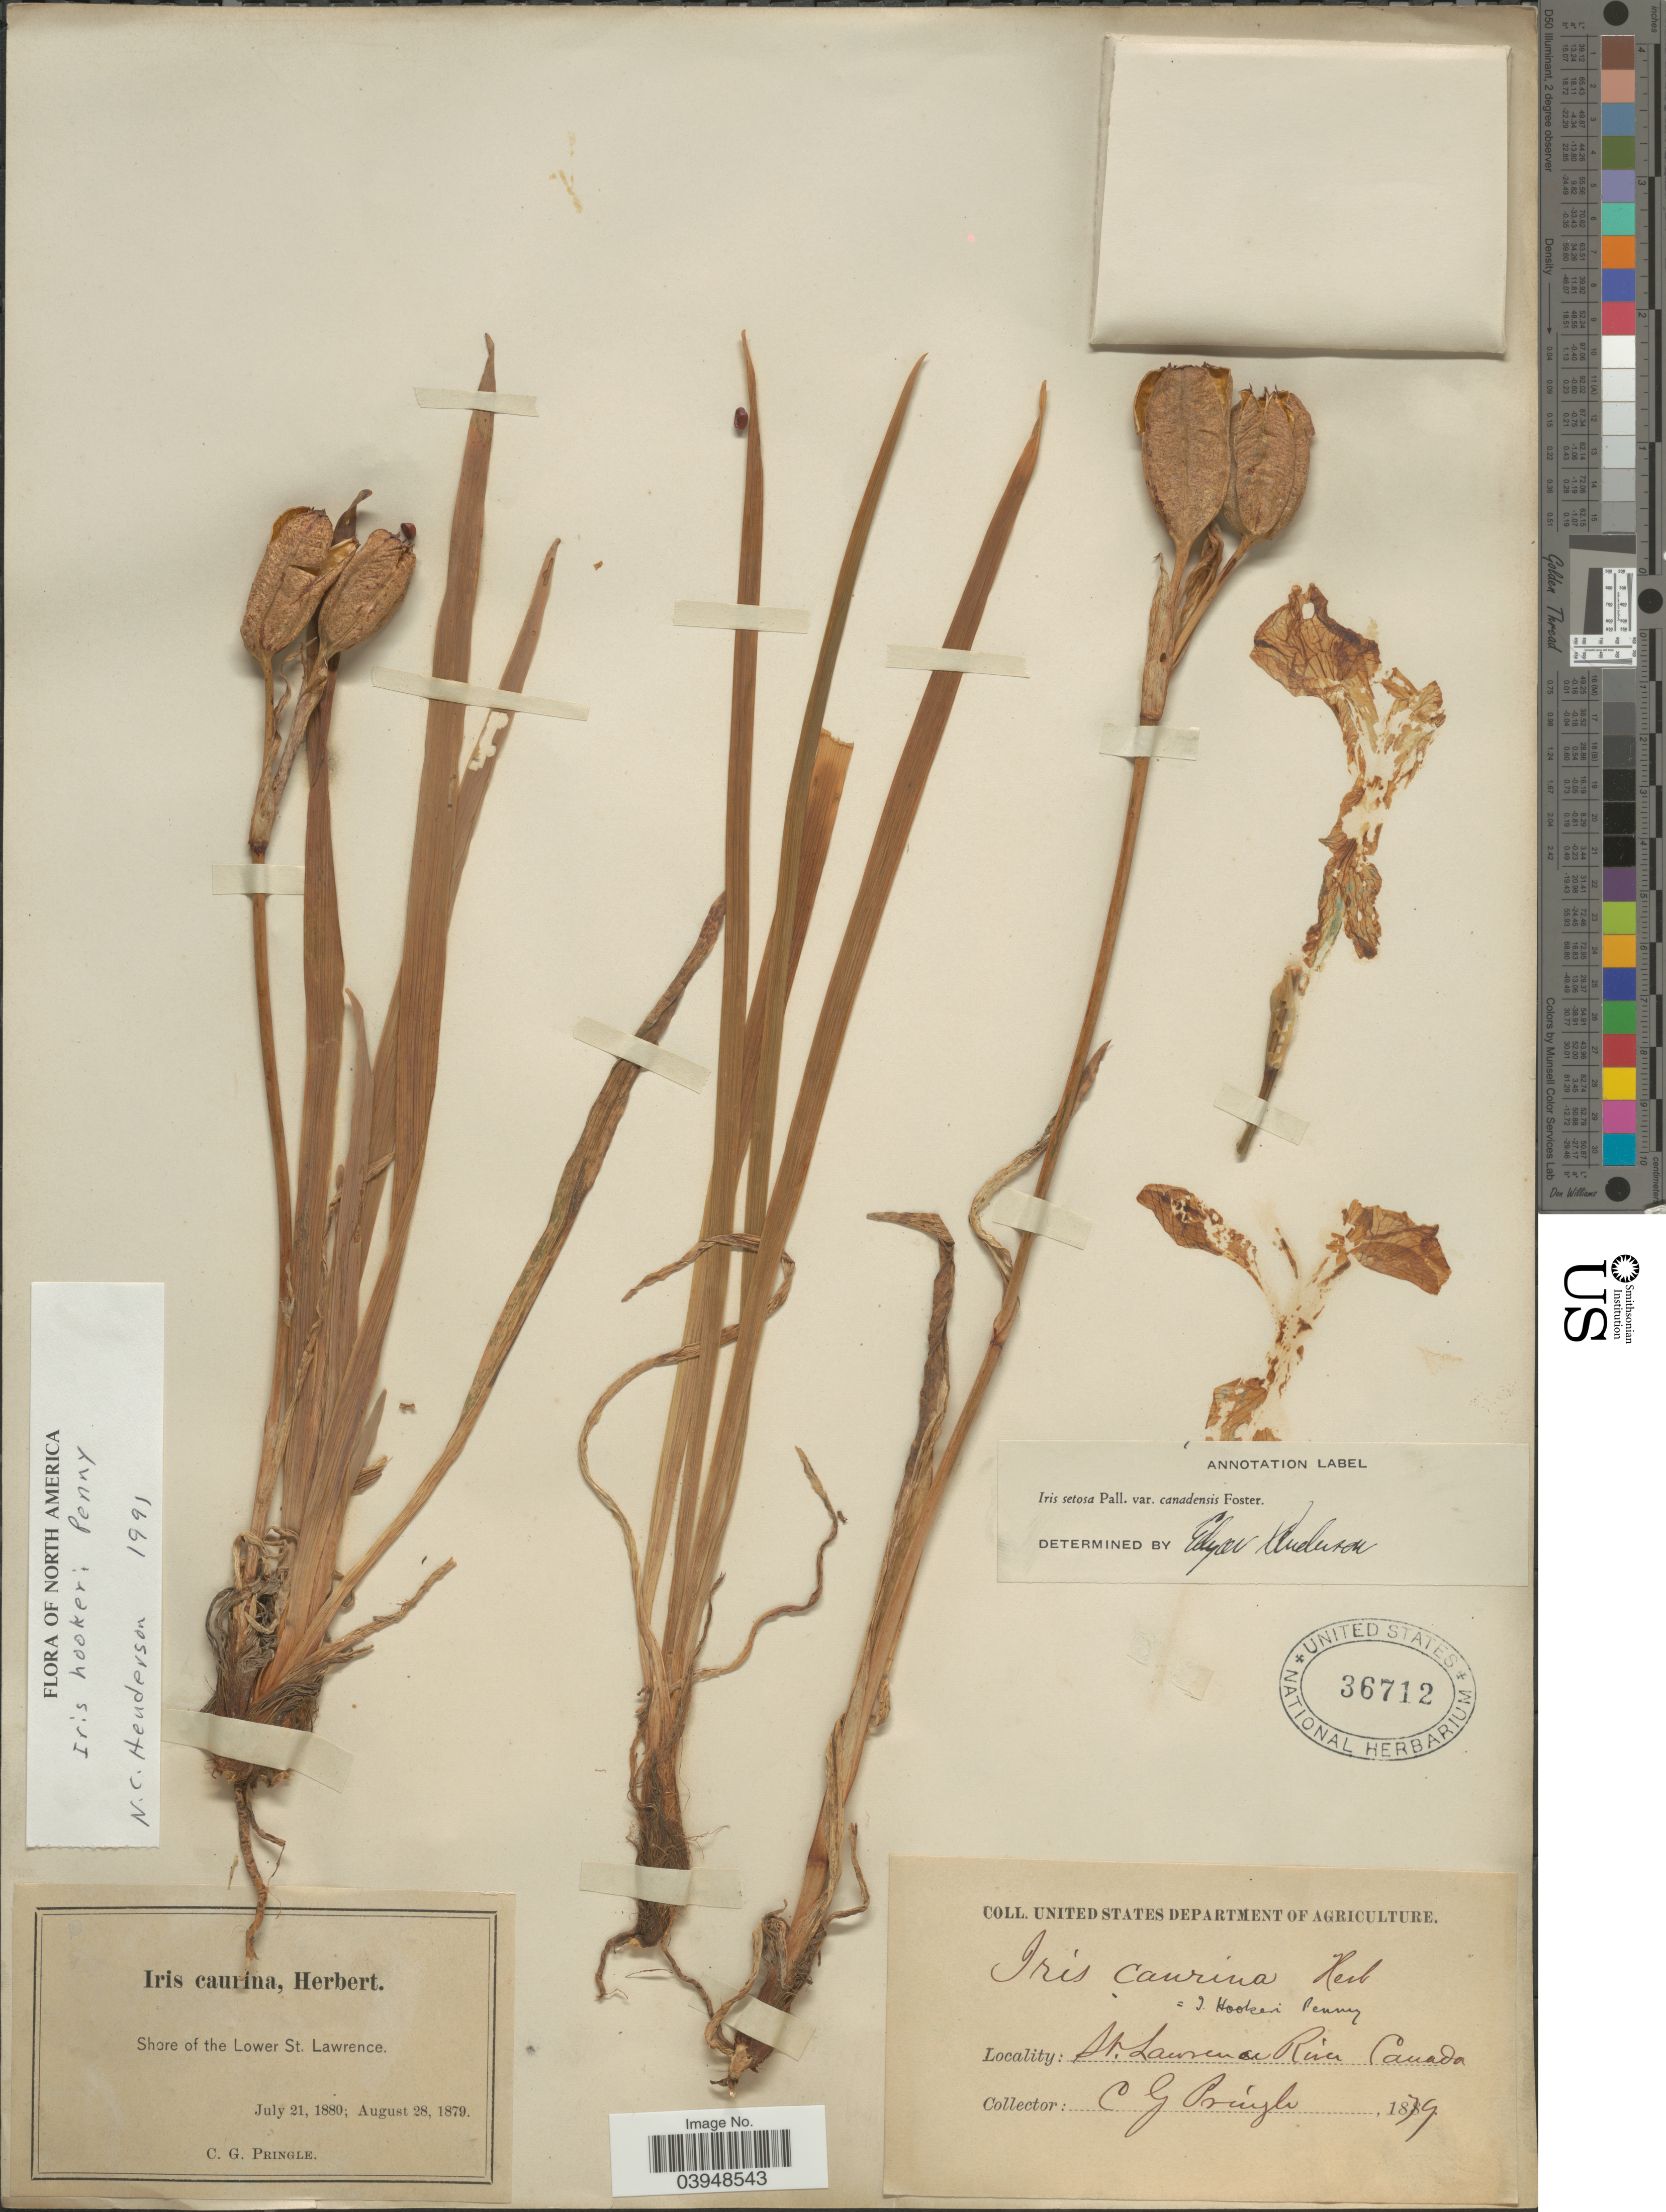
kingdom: Plantae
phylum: Tracheophyta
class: Liliopsida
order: Asparagales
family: Iridaceae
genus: Iris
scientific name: Iris hookeri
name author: Penny ex G. Don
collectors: C. G. Pringle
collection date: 1879-08-28/1880-07-21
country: Canada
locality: Shore of the Lower St. Lawrence. St. Lawrence River.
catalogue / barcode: US 36712